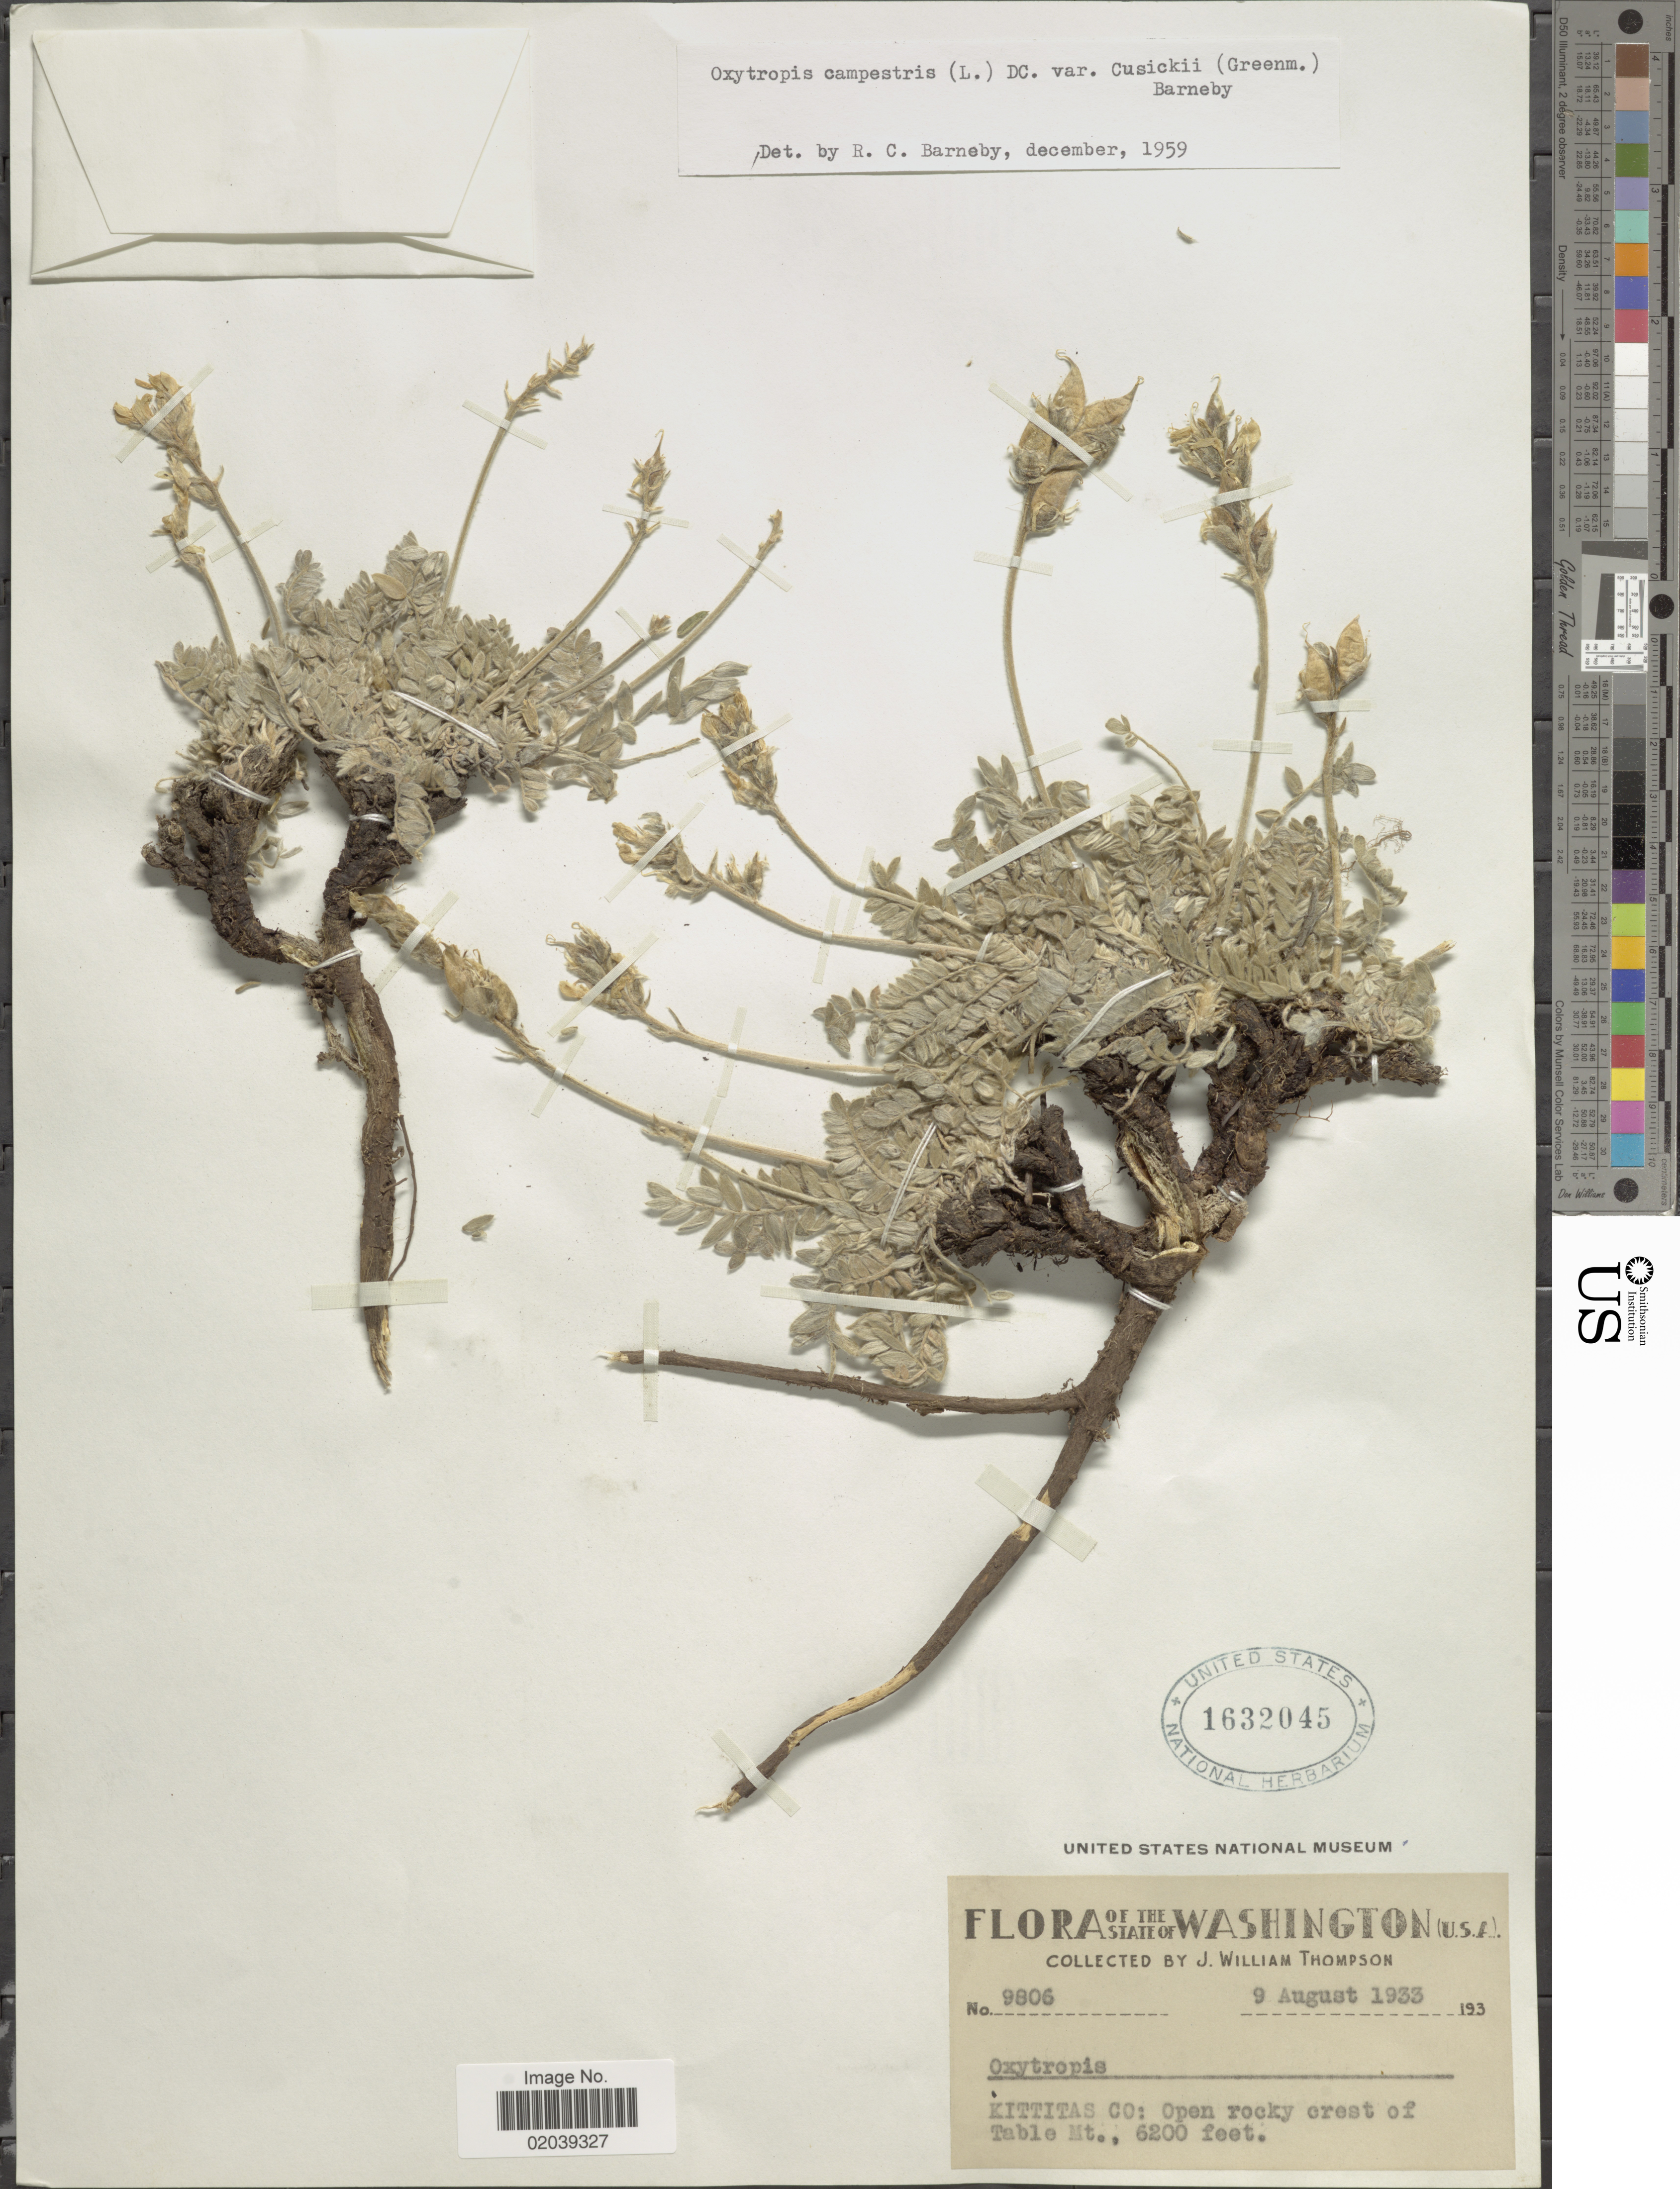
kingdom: Plantae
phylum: Tracheophyta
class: Magnoliopsida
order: Fabales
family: Fabaceae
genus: Oxytropis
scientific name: Oxytropis campestris var. cusickii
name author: (Greenm.) Barneby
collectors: J. W. Thompson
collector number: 9806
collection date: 1933-08-09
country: United States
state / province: Washington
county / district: Kittitas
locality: Kittitas Co: open crest of Table Mt.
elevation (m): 1890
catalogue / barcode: US 1632045